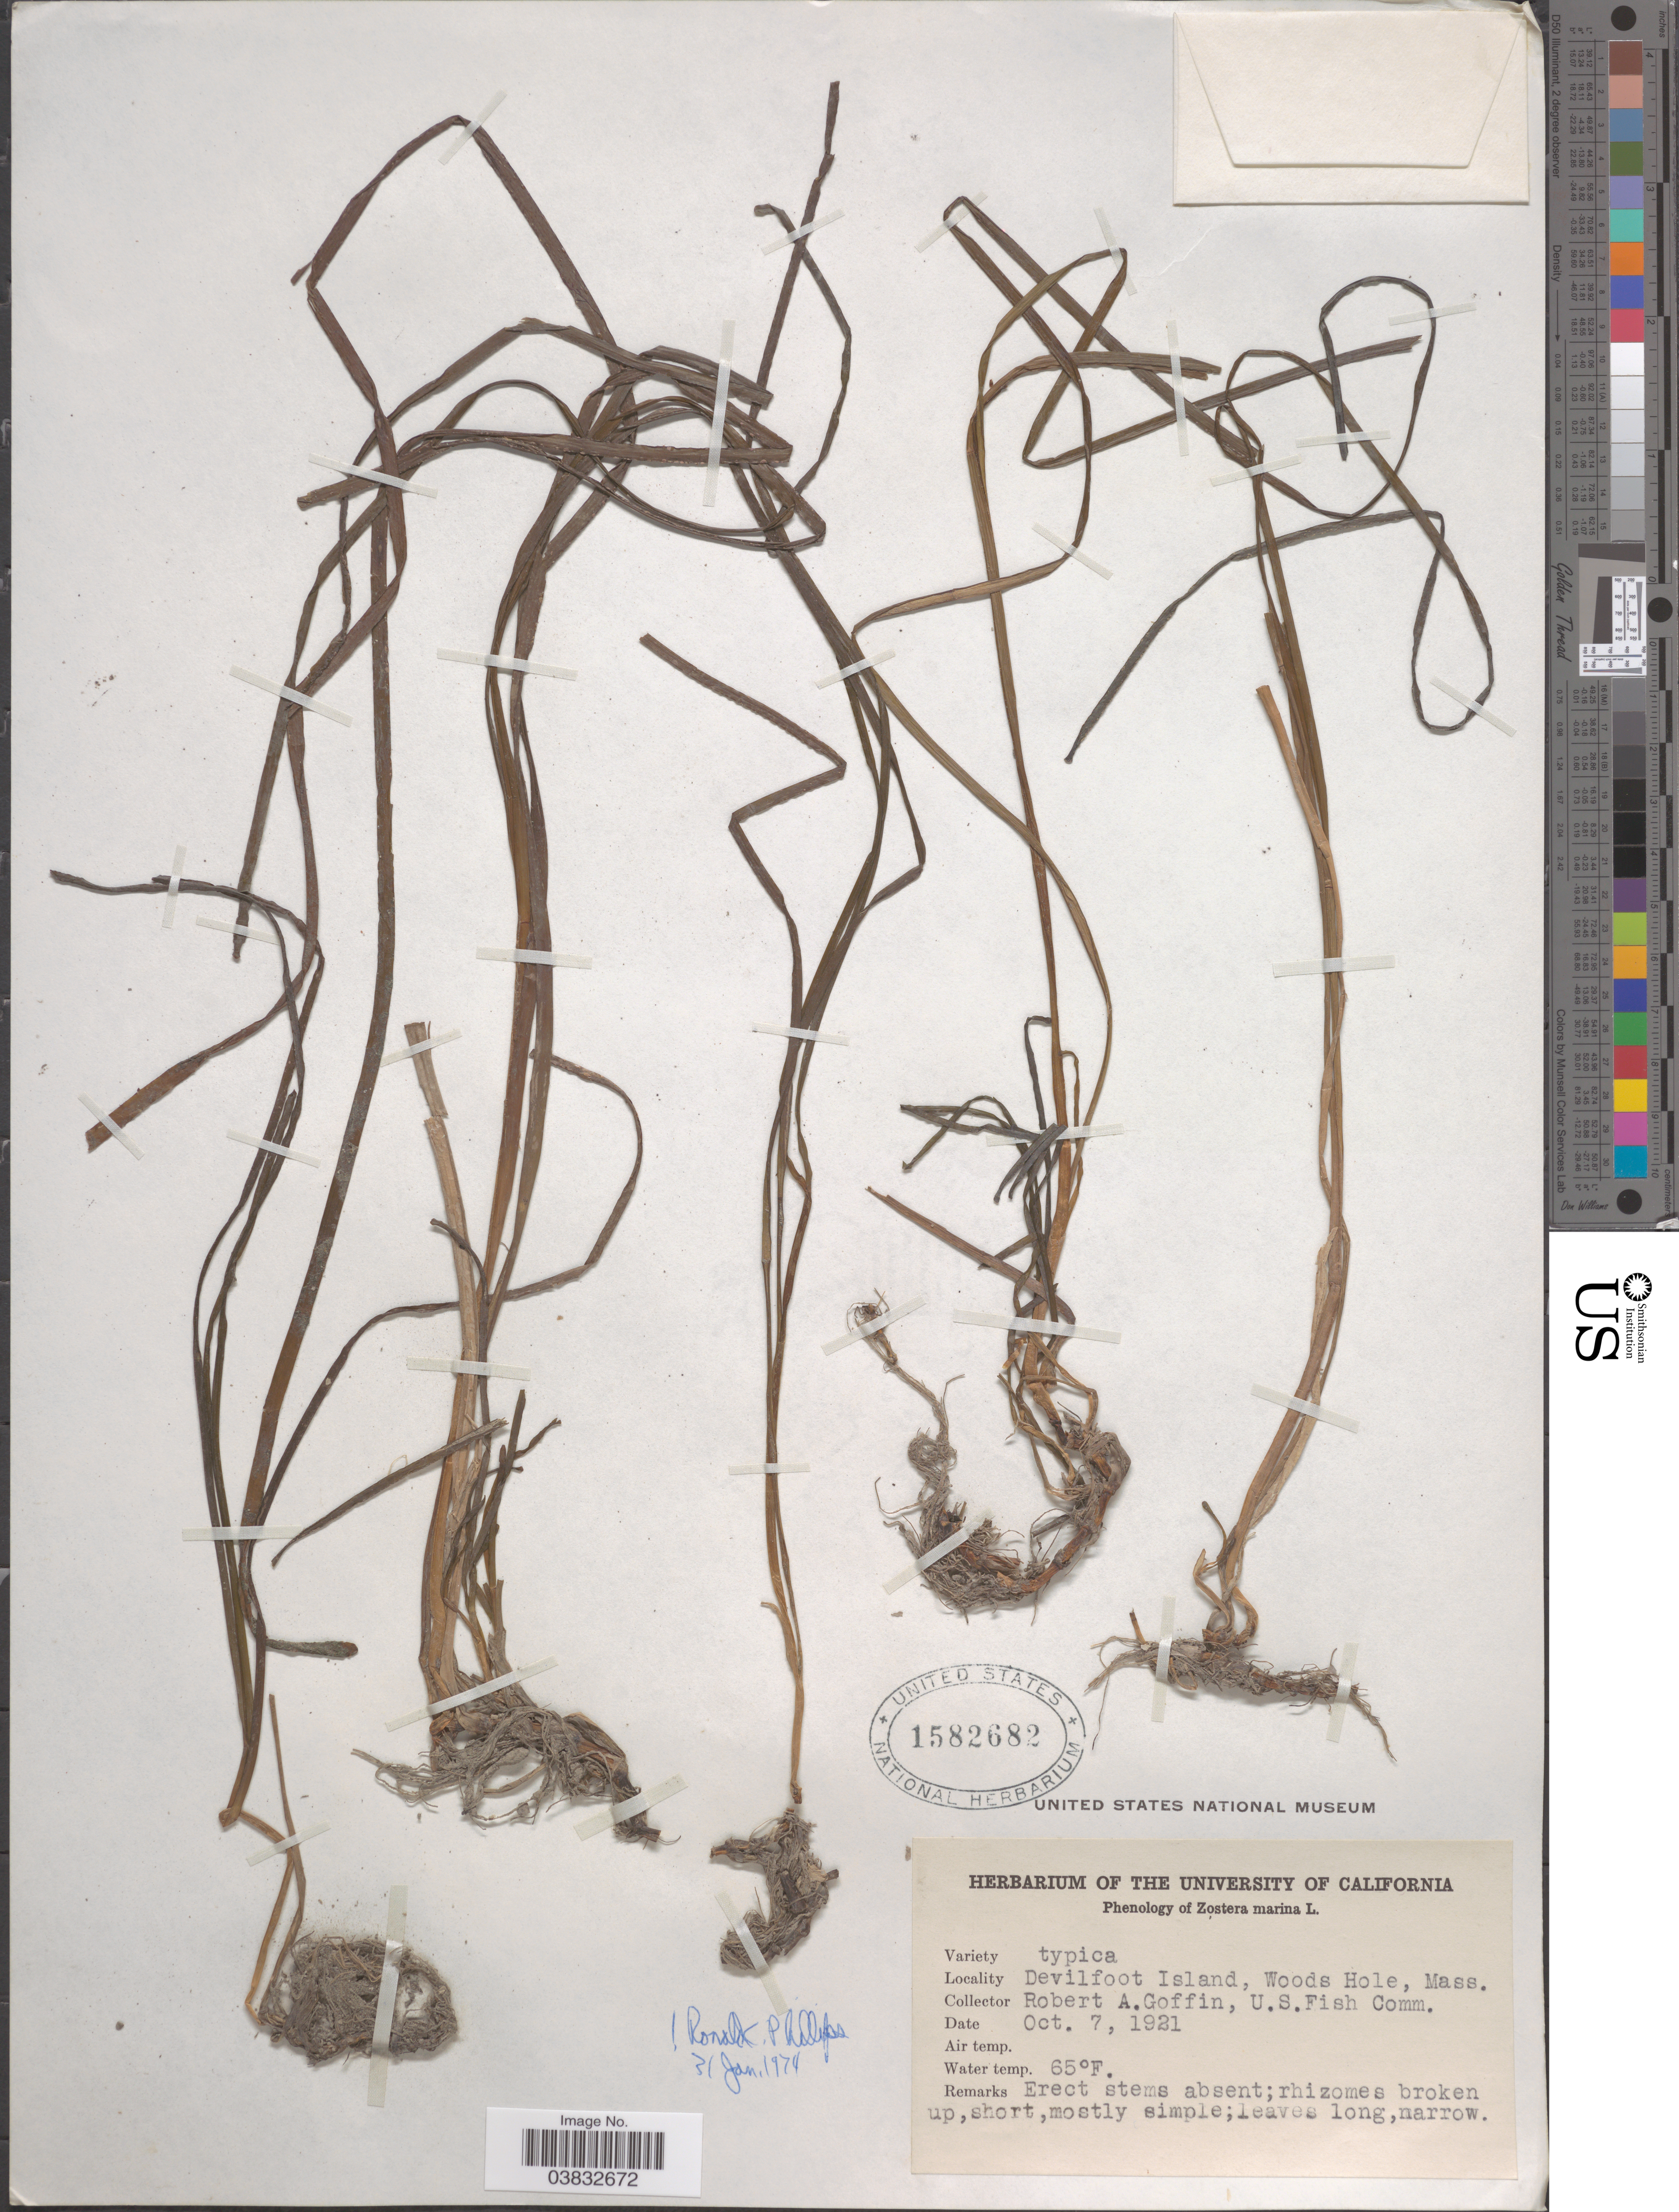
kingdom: Plantae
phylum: Tracheophyta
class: Liliopsida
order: Alismatales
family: Zosteraceae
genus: Zostera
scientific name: Zostera marina var. typica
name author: L.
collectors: R. Goffin & U.S. Fish Commission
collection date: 1921-10-07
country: United States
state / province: Massachusetts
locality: Devilfoot Island, Woods Hole.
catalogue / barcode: US 1582682